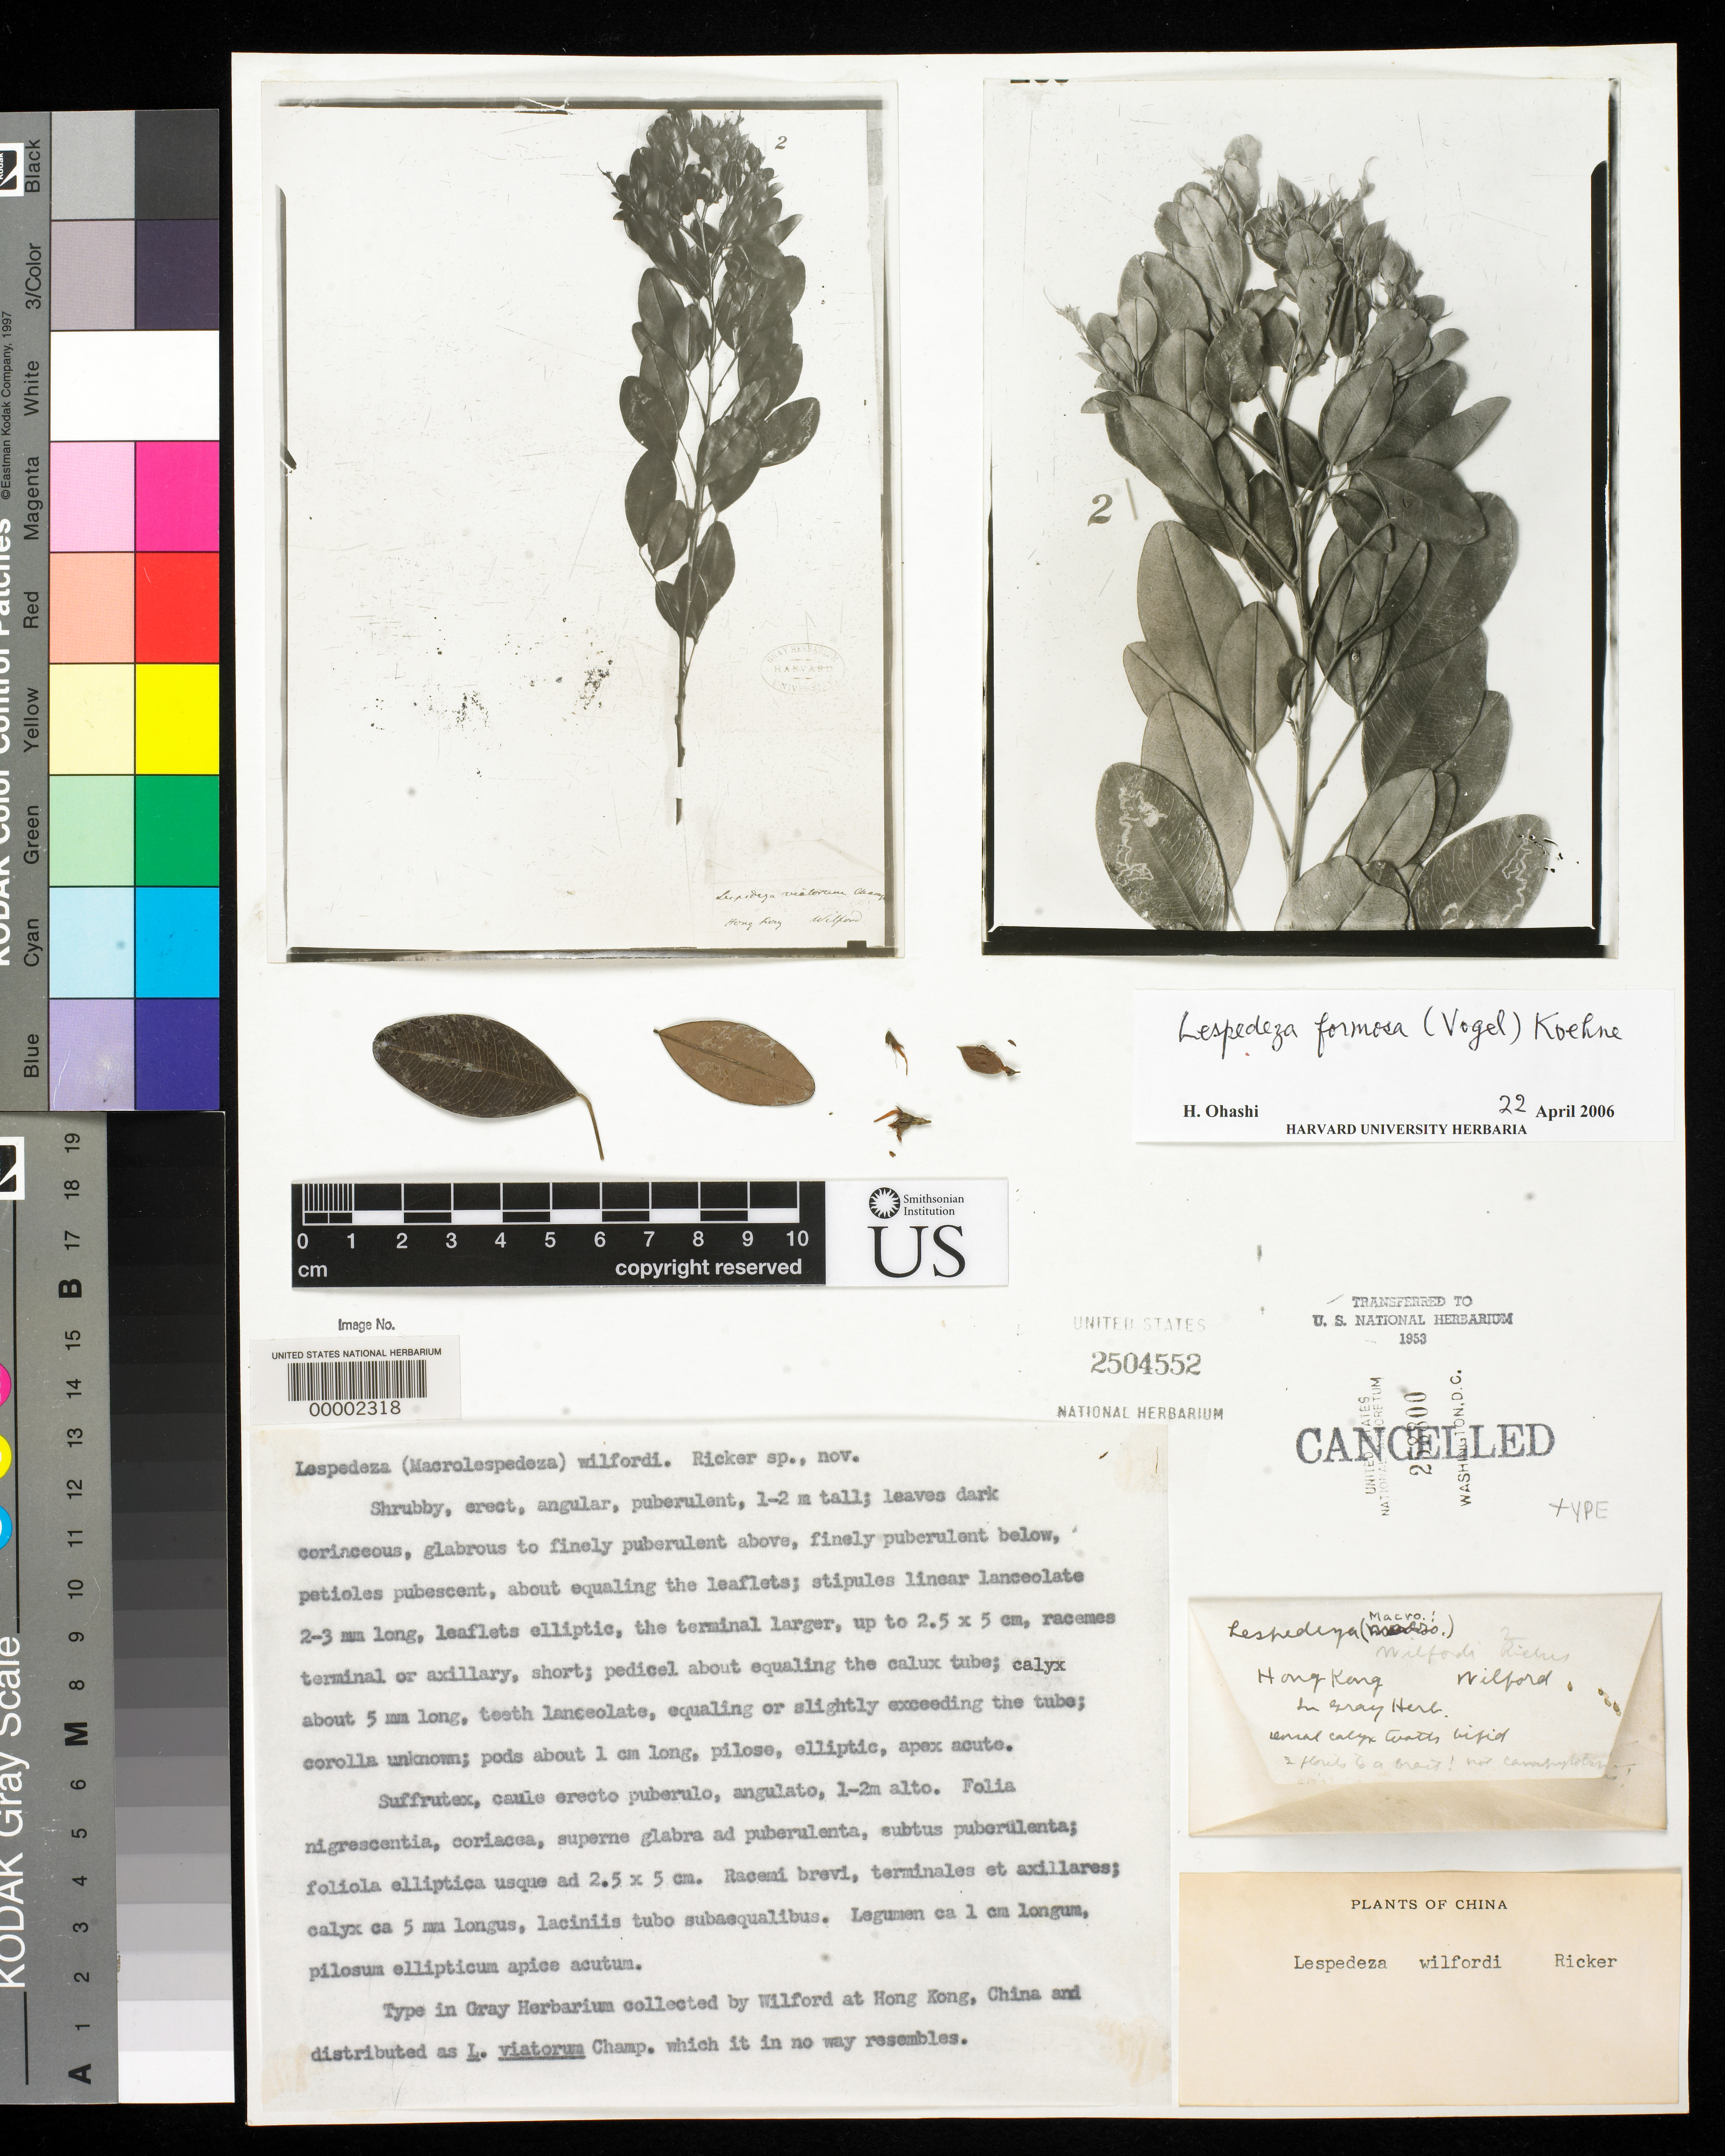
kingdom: Plantae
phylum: Tracheophyta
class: Magnoliopsida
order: Fabales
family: Fabaceae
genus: Lespedeza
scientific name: Lespedeza wilfordii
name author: Ricker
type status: Type Fragment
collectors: -. Wilford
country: China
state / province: Hong Kong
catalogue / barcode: US 2504552